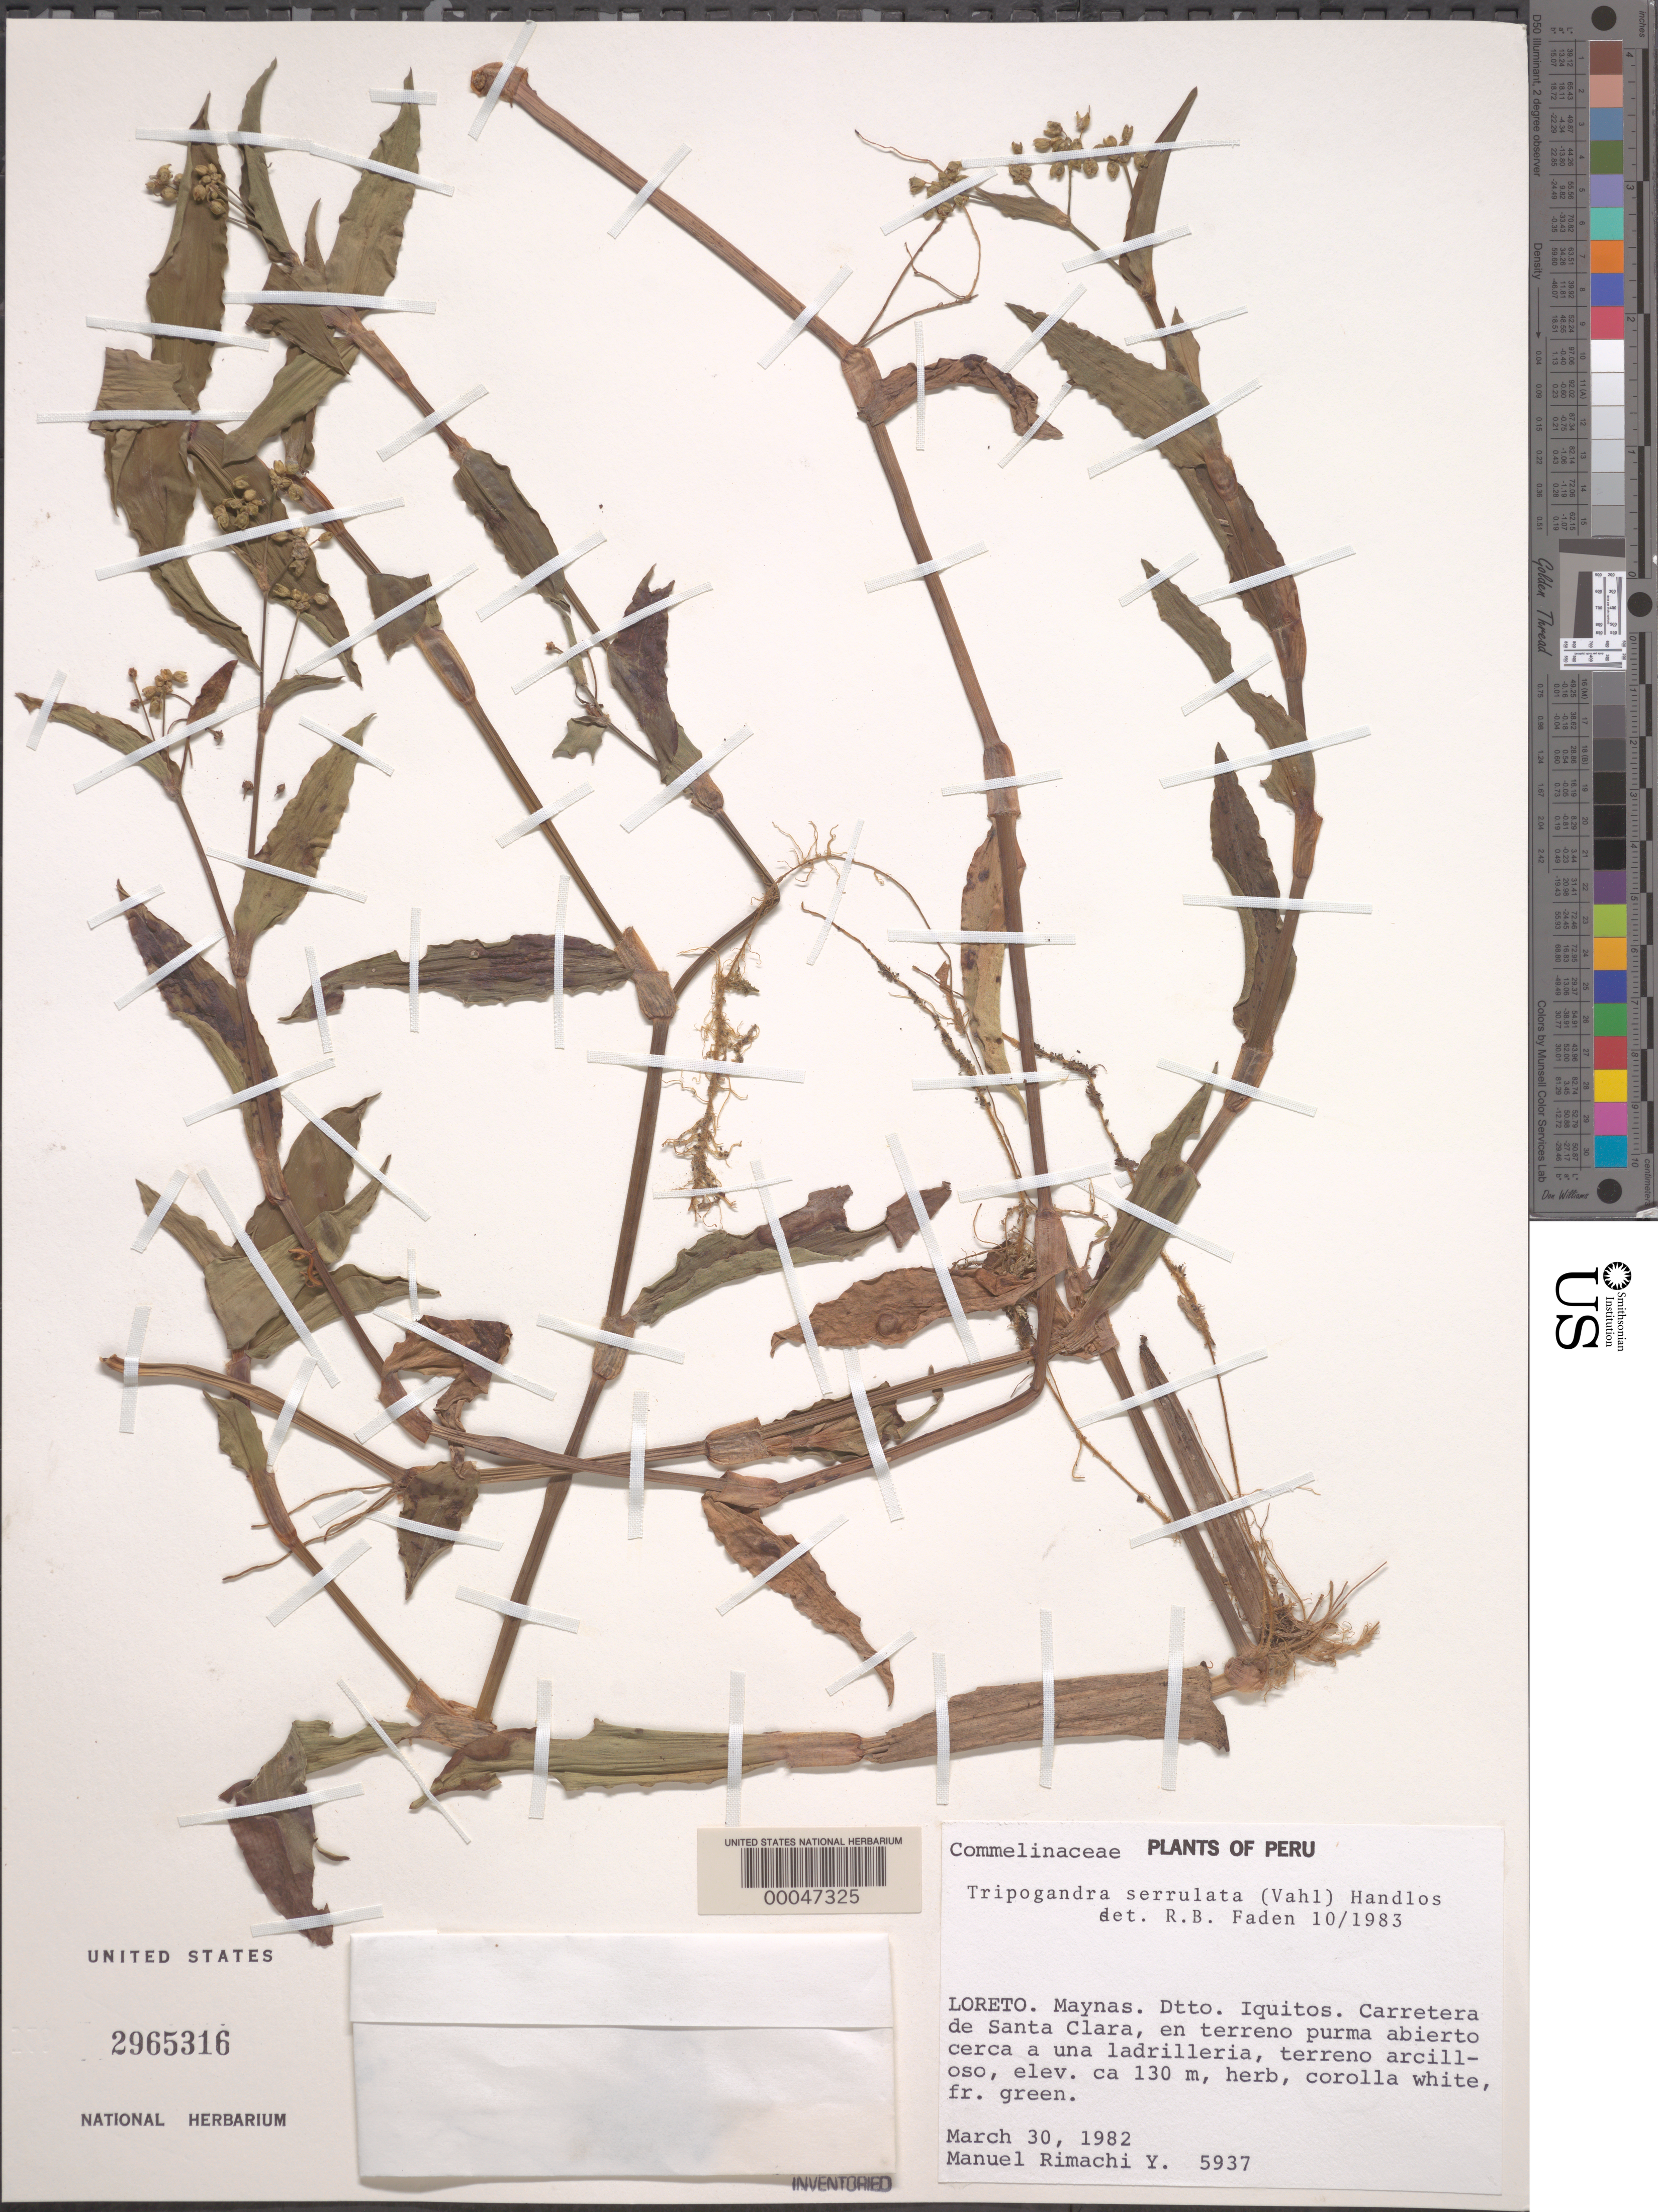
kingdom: Plantae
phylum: Tracheophyta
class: Liliopsida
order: Commelinales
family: Commelinaceae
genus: Tripogandra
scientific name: Tripogandra serrulata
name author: (Vahl) Handlos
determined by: Faden, Robert B., (US), Smithsonian Institution - National Museum of Natural History (UNITED STATES)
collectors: M. Rimachi Y.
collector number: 5937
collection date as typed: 30 Mar 1982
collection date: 1982-03-30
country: Peru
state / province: Loreto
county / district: Maynas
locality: Iquitos; carretera de santa clara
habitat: Dry, sandy soil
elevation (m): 130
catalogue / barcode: US 2965316